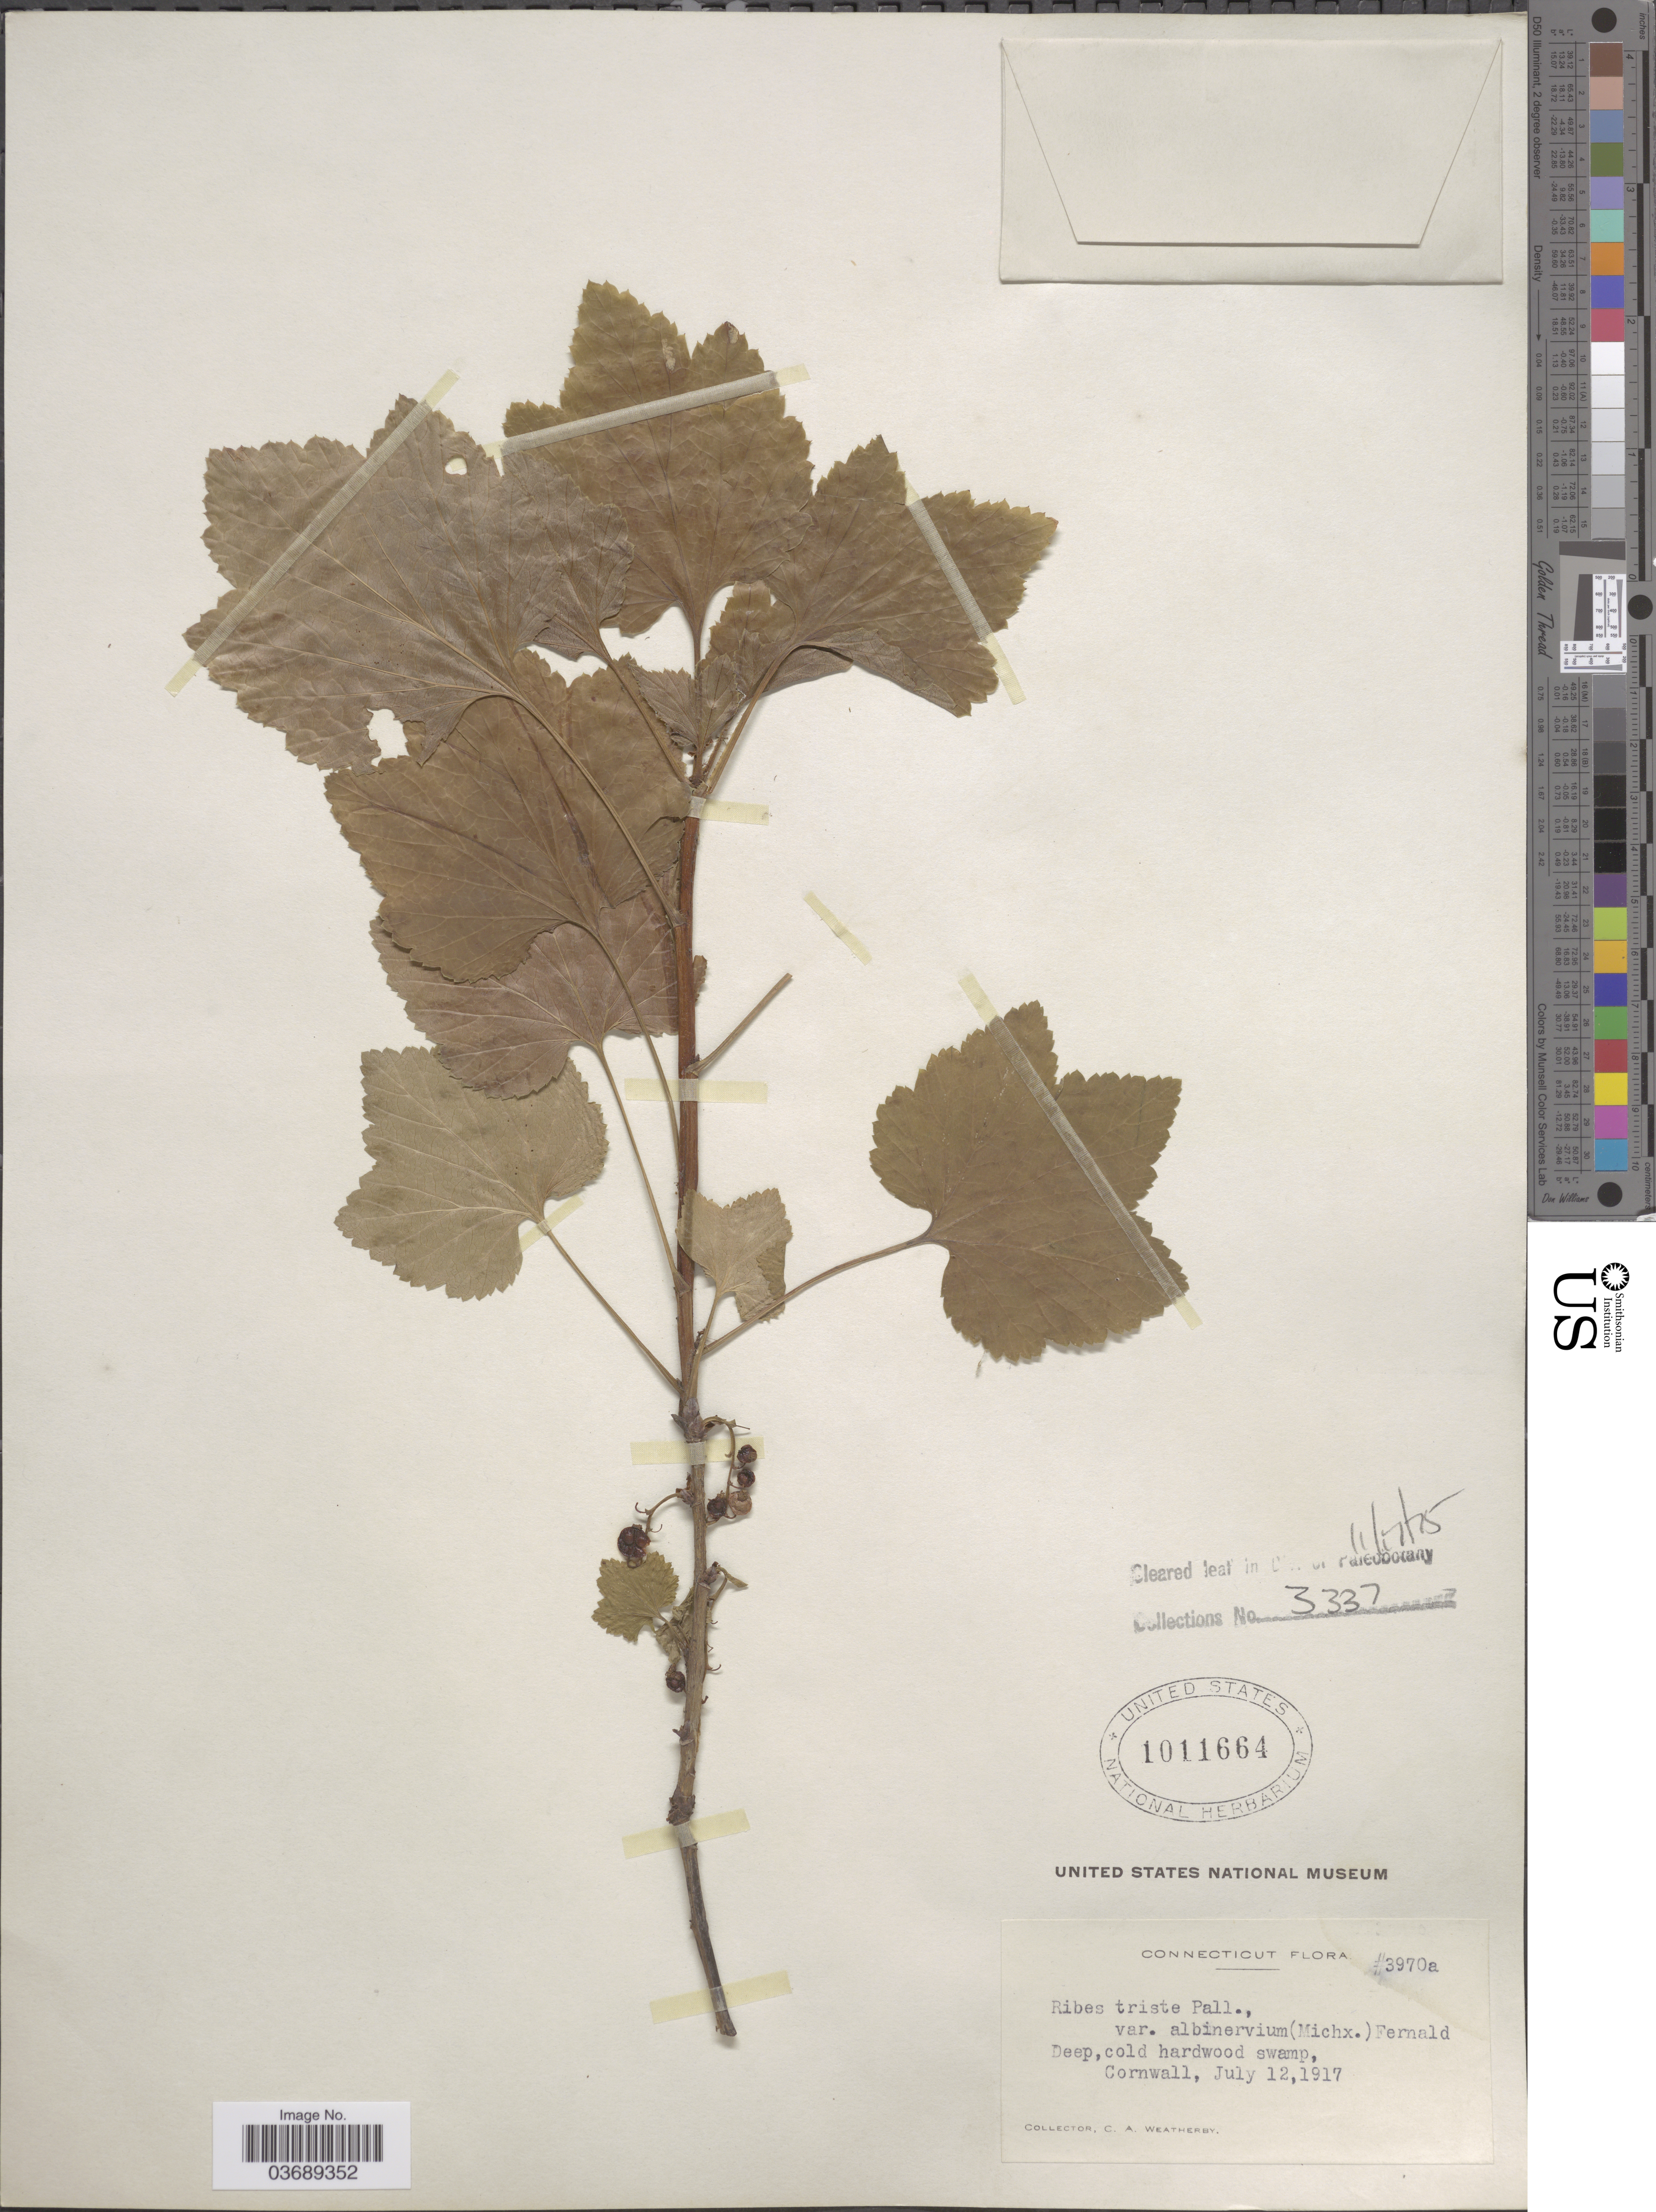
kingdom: Plantae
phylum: Tracheophyta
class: Magnoliopsida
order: Saxifragales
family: Grossulariaceae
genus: Ribes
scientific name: Ribes triste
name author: Pall.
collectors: C. A. Weatherby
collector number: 3970a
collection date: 1917-07-12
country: United States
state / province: Connecticut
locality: Cornwall.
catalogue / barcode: US 1011664